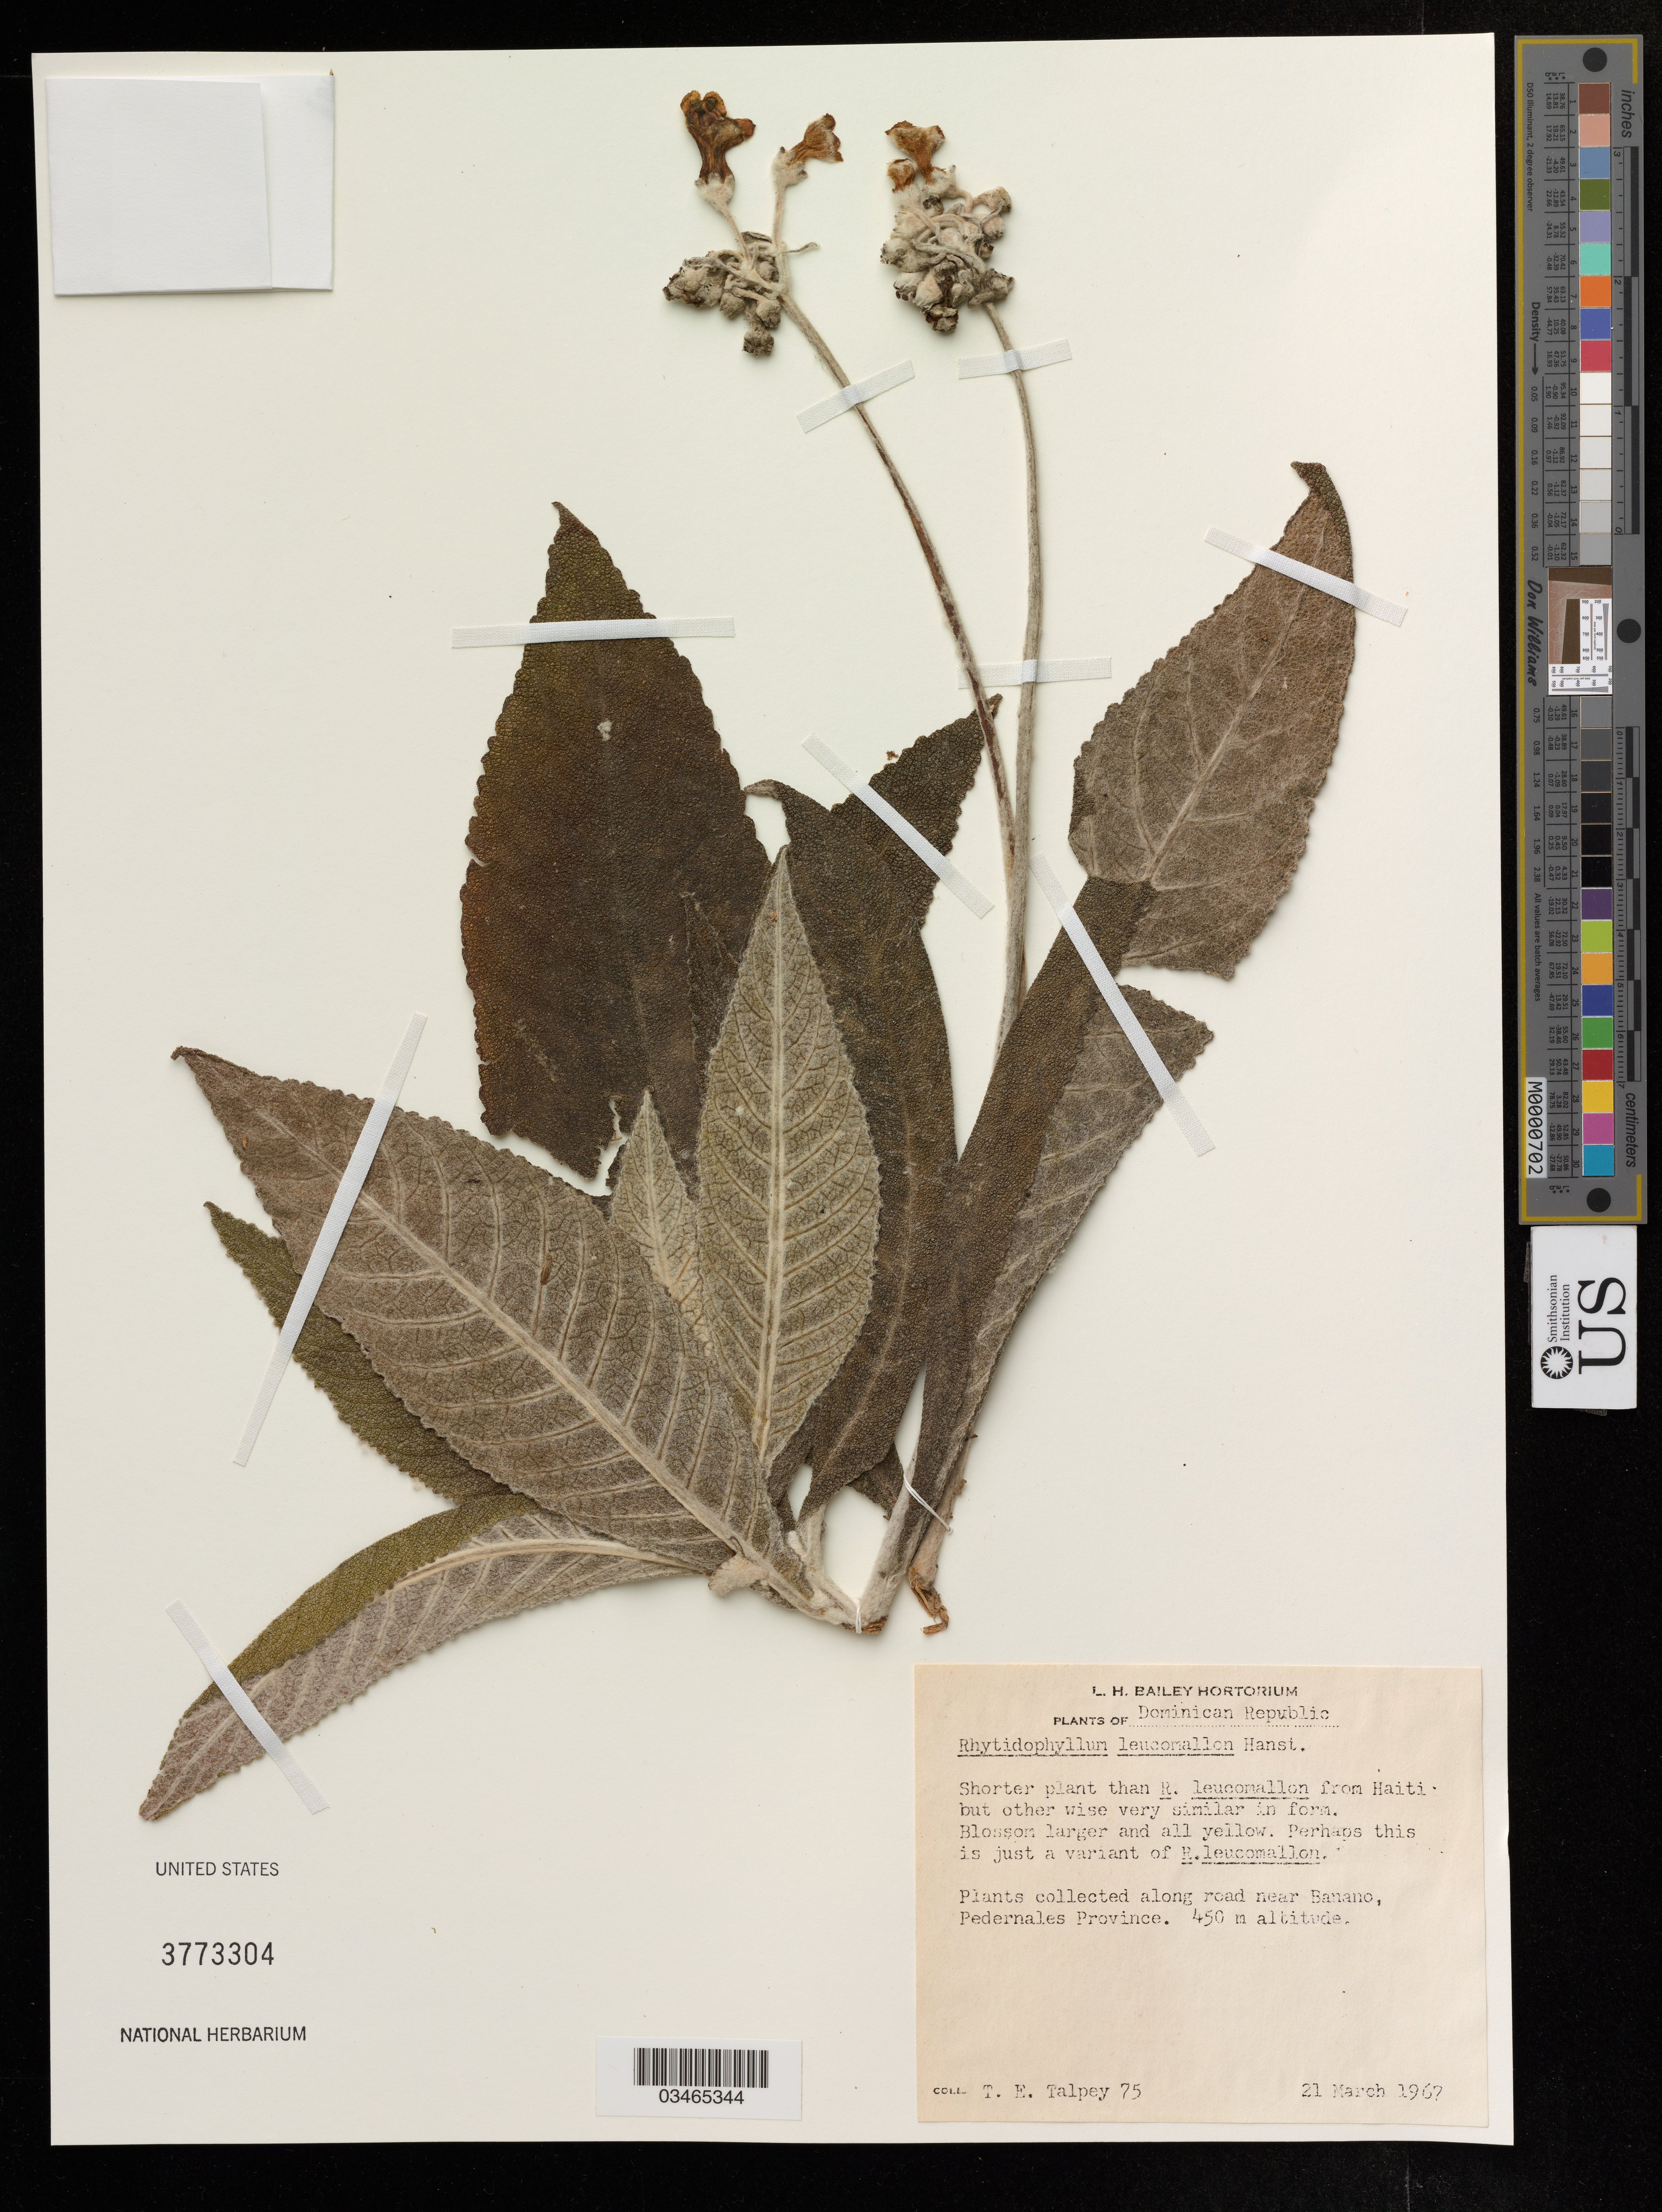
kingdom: Plantae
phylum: Tracheophyta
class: Magnoliopsida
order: Lamiales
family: Gesneriaceae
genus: Rhytidophyllum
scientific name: Rhytidophyllum leucomallon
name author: Hanst.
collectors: T. Talpey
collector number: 75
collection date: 1967-03-21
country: Dominican Republic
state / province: Pedernales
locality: Along road near Banano.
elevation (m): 450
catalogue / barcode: US 3773304